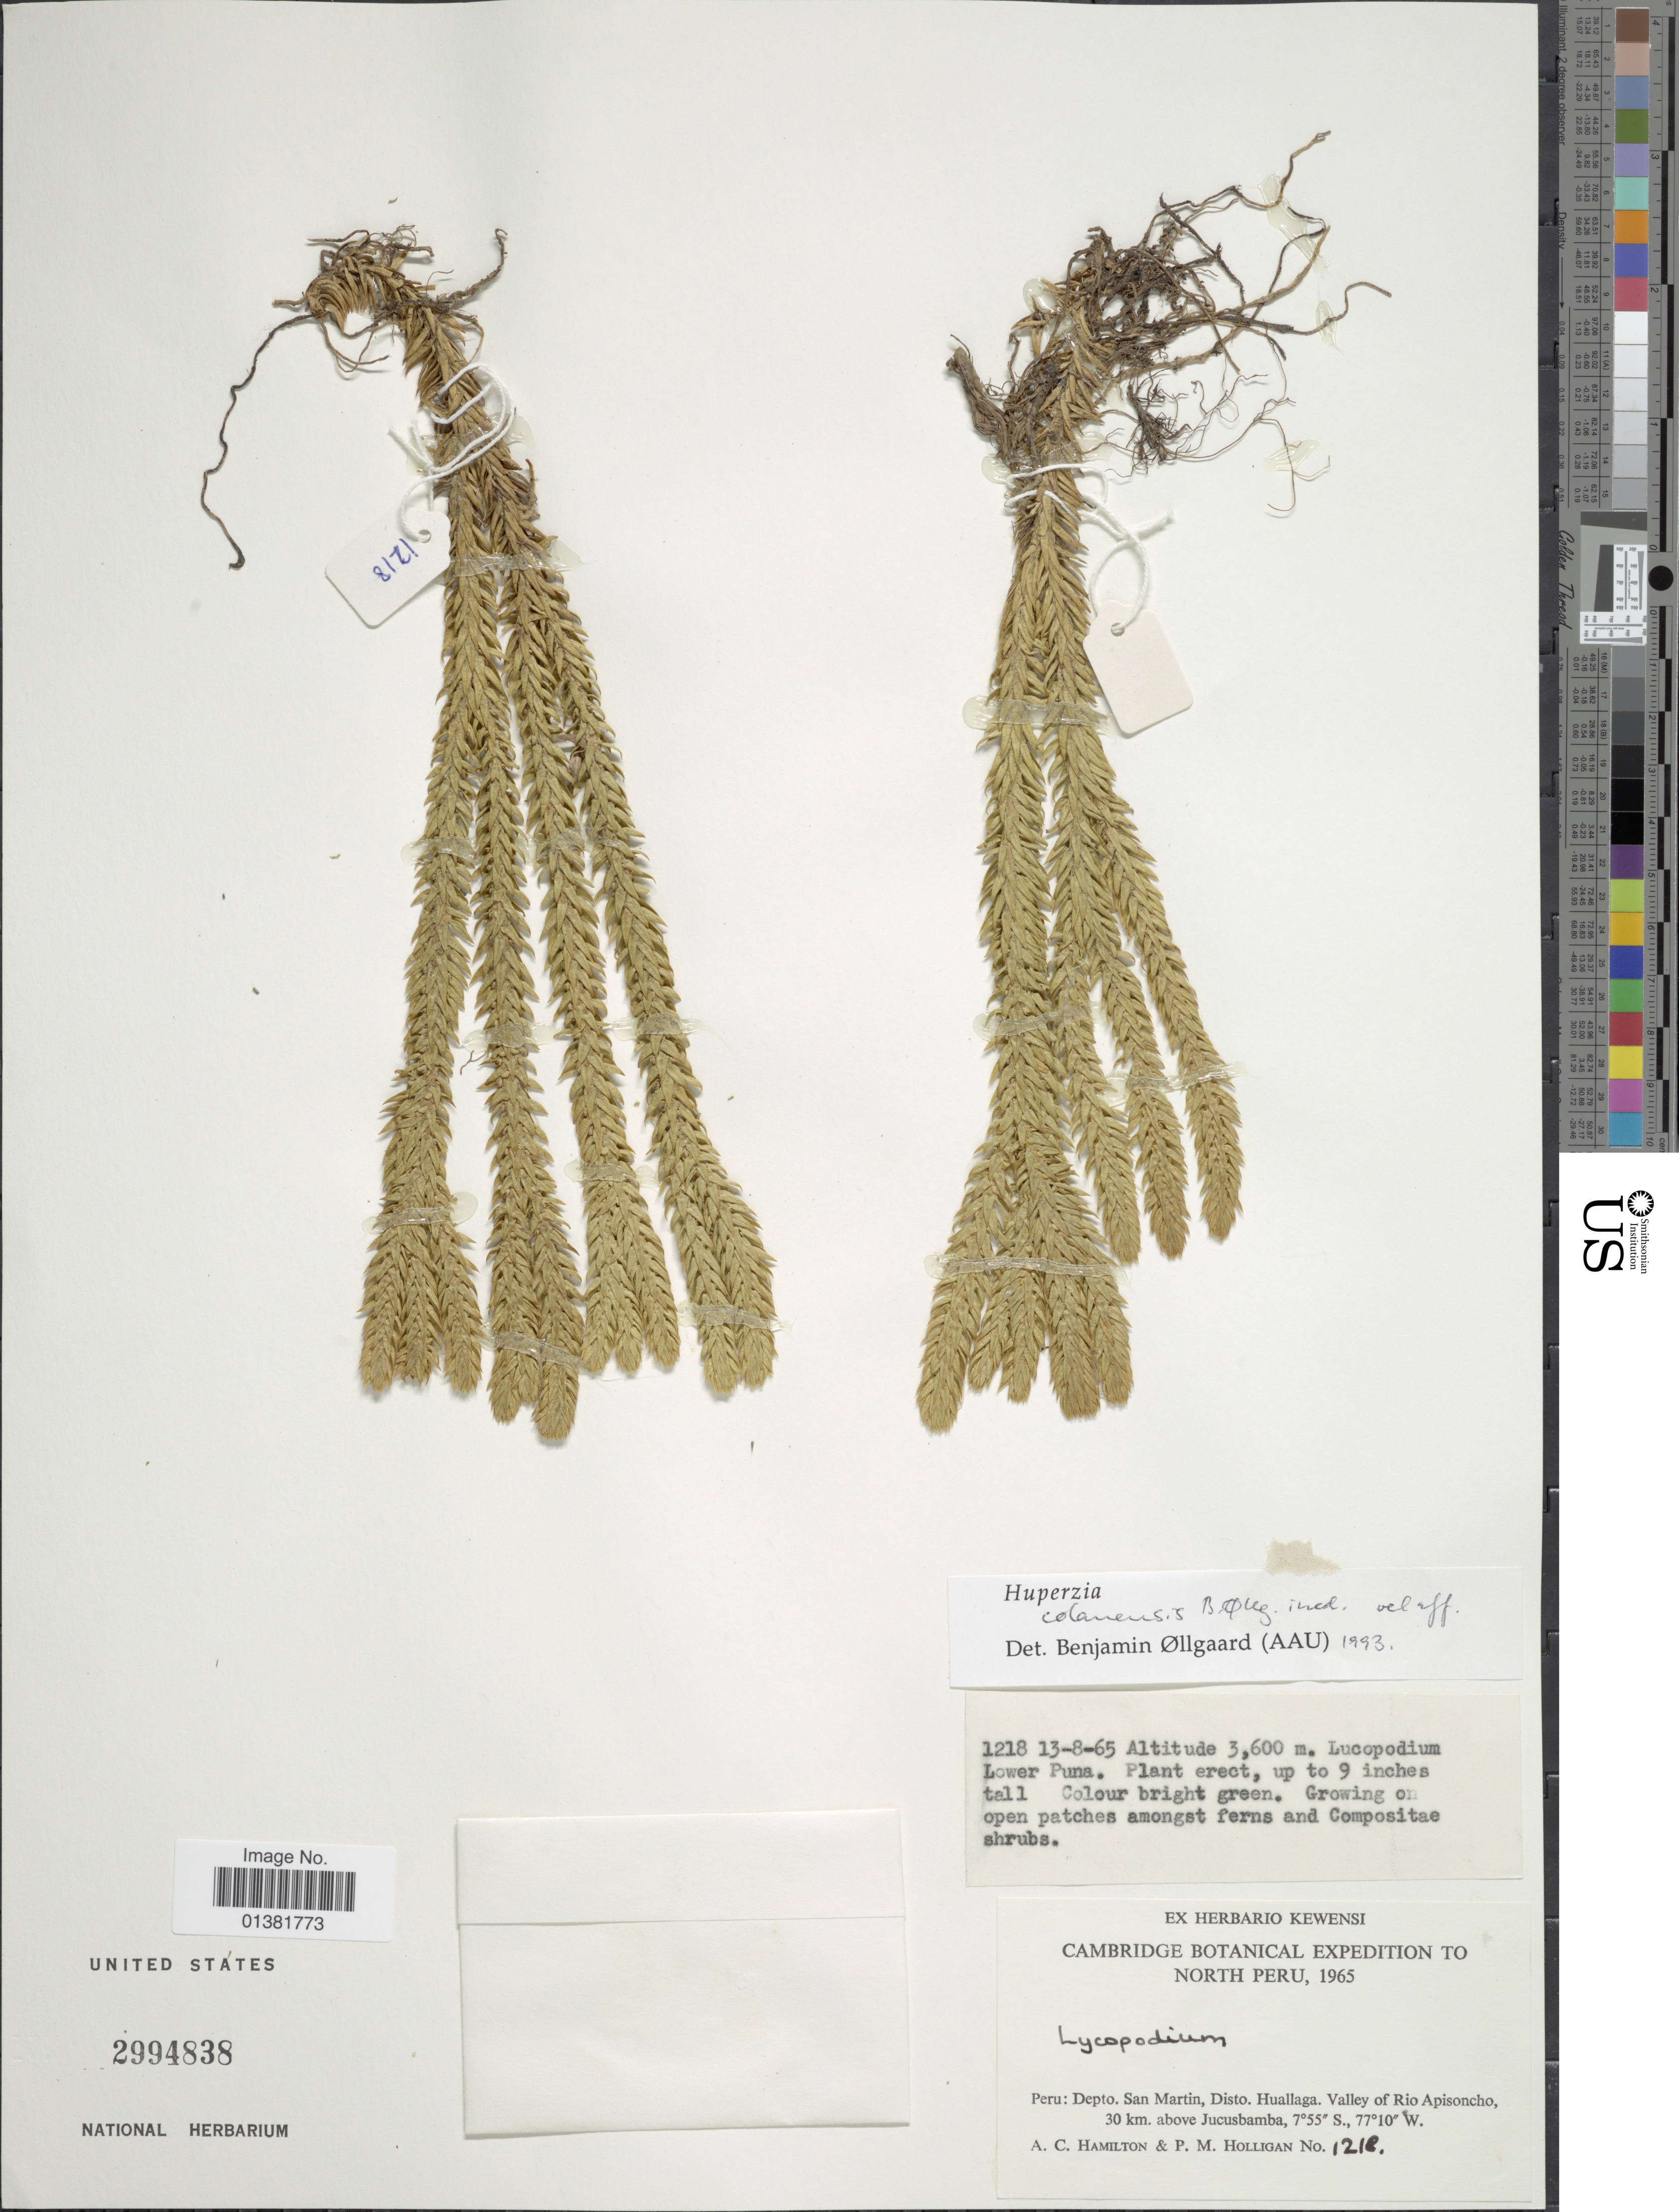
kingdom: Plantae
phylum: Tracheophyta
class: Lycopodiopsida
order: Lycopodiales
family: Lycopodiaceae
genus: Phlegmariurus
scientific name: Phlegmariurus colanensis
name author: (B. Øllg.) B. Øllg.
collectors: A. Hamilton & P. Holligan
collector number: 1218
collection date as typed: Transcribed d/m/y: 13/8/65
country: Peru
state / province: San Martín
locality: Disto. Huallaga. Valley of Rio Apisoncho, 30 km. above Jucusbamba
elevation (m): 3600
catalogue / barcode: US 2994838